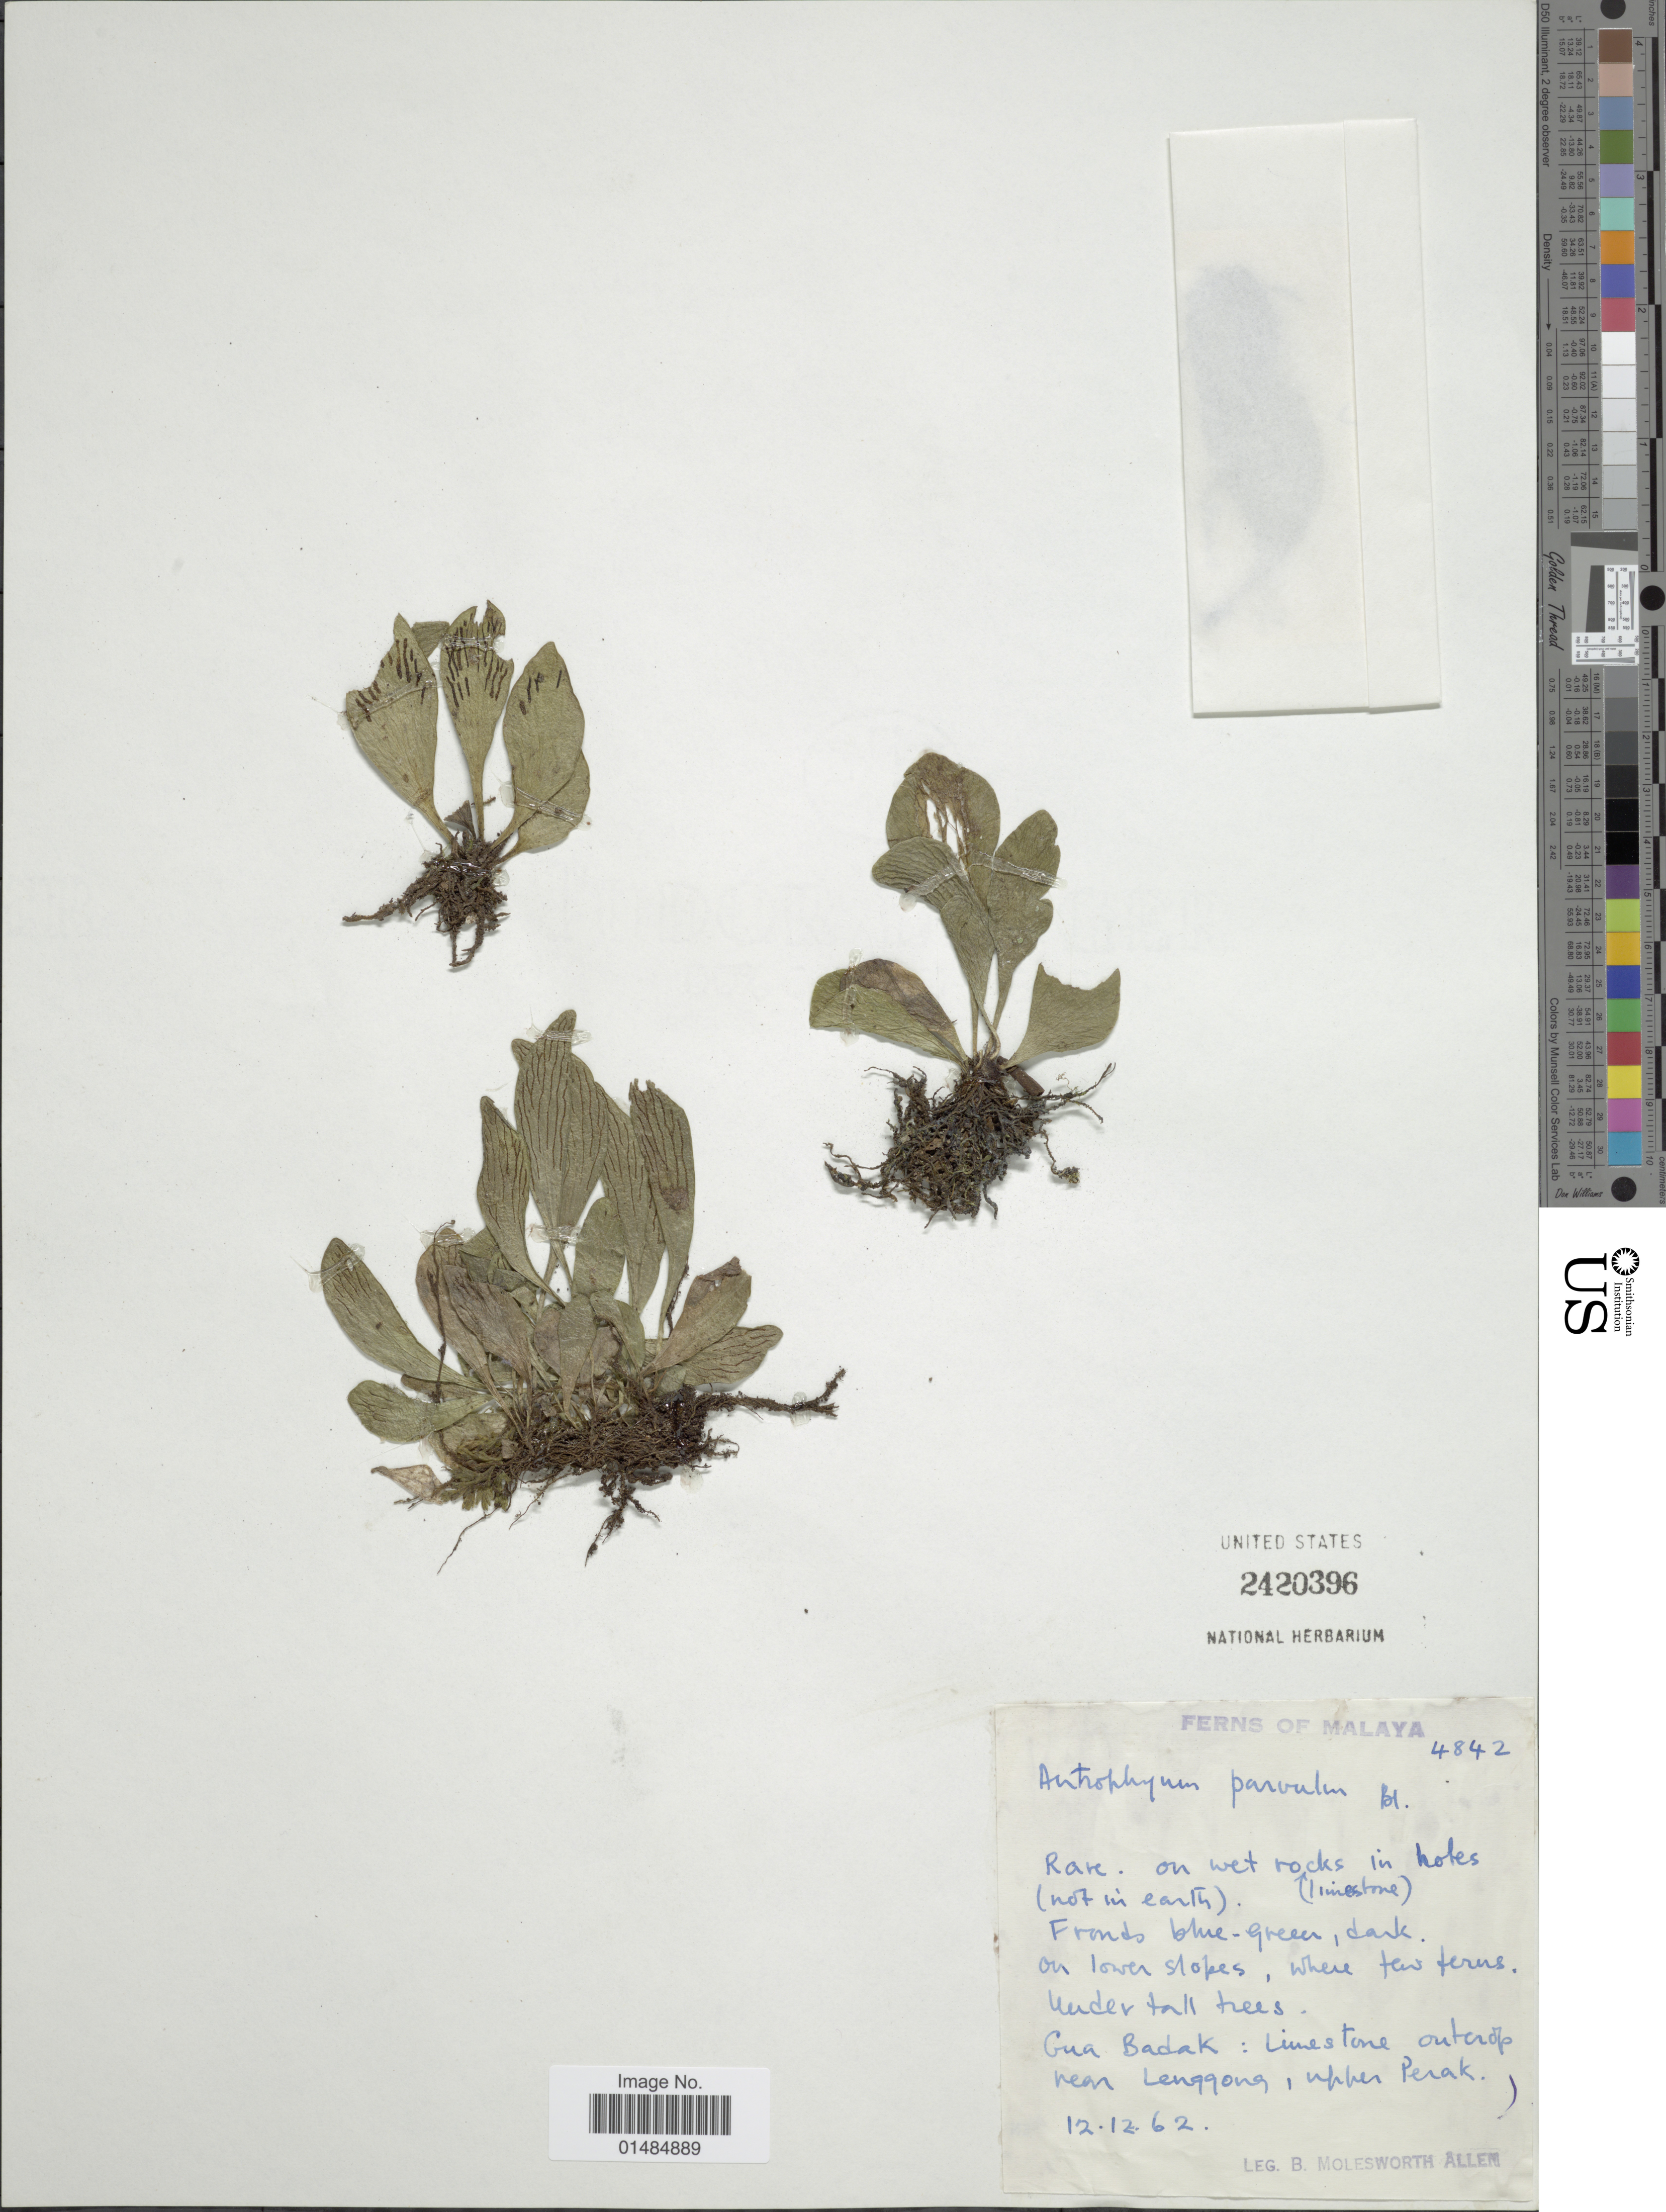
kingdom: Plantae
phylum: Tracheophyta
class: Polypodiopsida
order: Polypodiales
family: Pteridaceae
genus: Antrophyum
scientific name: Antrophyum parvulum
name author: Blume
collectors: B. E. G. Molesworth-Allen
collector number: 4842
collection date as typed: Transcribed d/m/y: 12/12/62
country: Malaysia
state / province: Perak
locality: Gua Badak: Limestoen outcrop near Lenggong, upper Perak. Malaya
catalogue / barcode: US 2420396